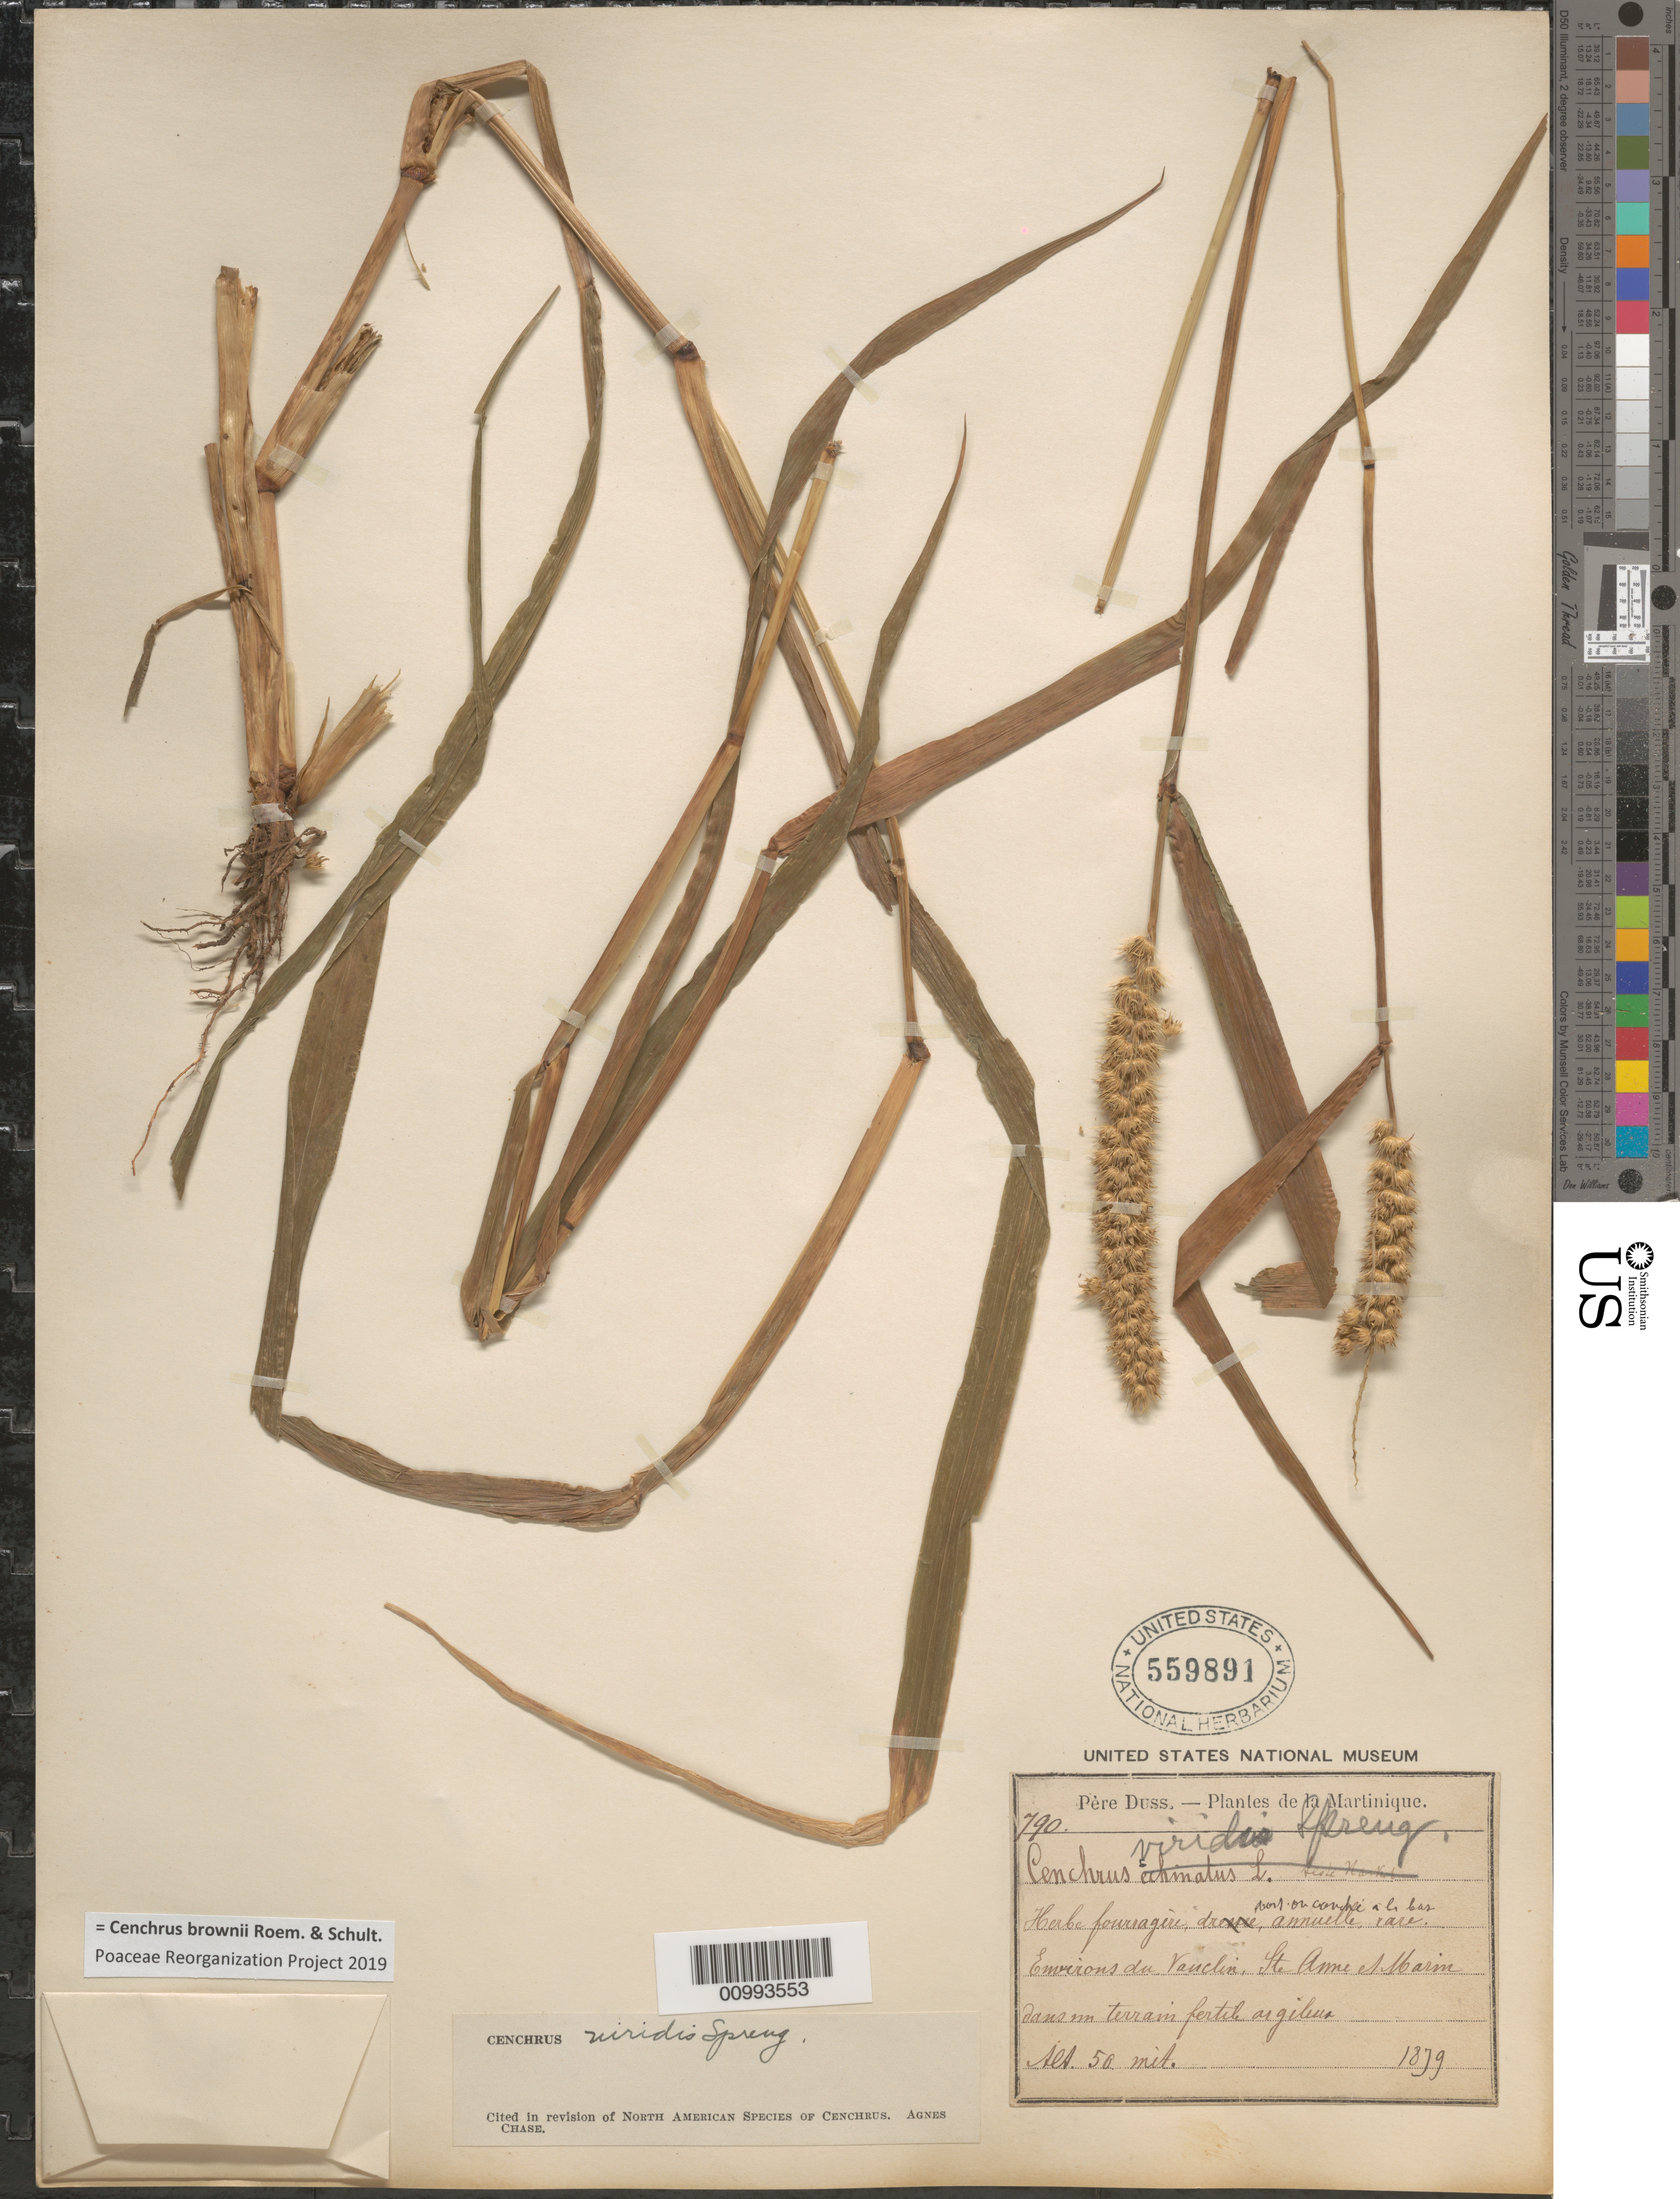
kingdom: Plantae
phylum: Tracheophyta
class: Liliopsida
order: Poales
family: Poaceae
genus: Cenchrus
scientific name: Cenchrus brownii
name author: Roem. & Schult.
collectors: Père Duss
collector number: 790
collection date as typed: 1879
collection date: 1879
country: Martinique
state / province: Le Marin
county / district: Sainte-Anne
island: Martinique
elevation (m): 50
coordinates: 0 N, 0 E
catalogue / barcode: US 559891